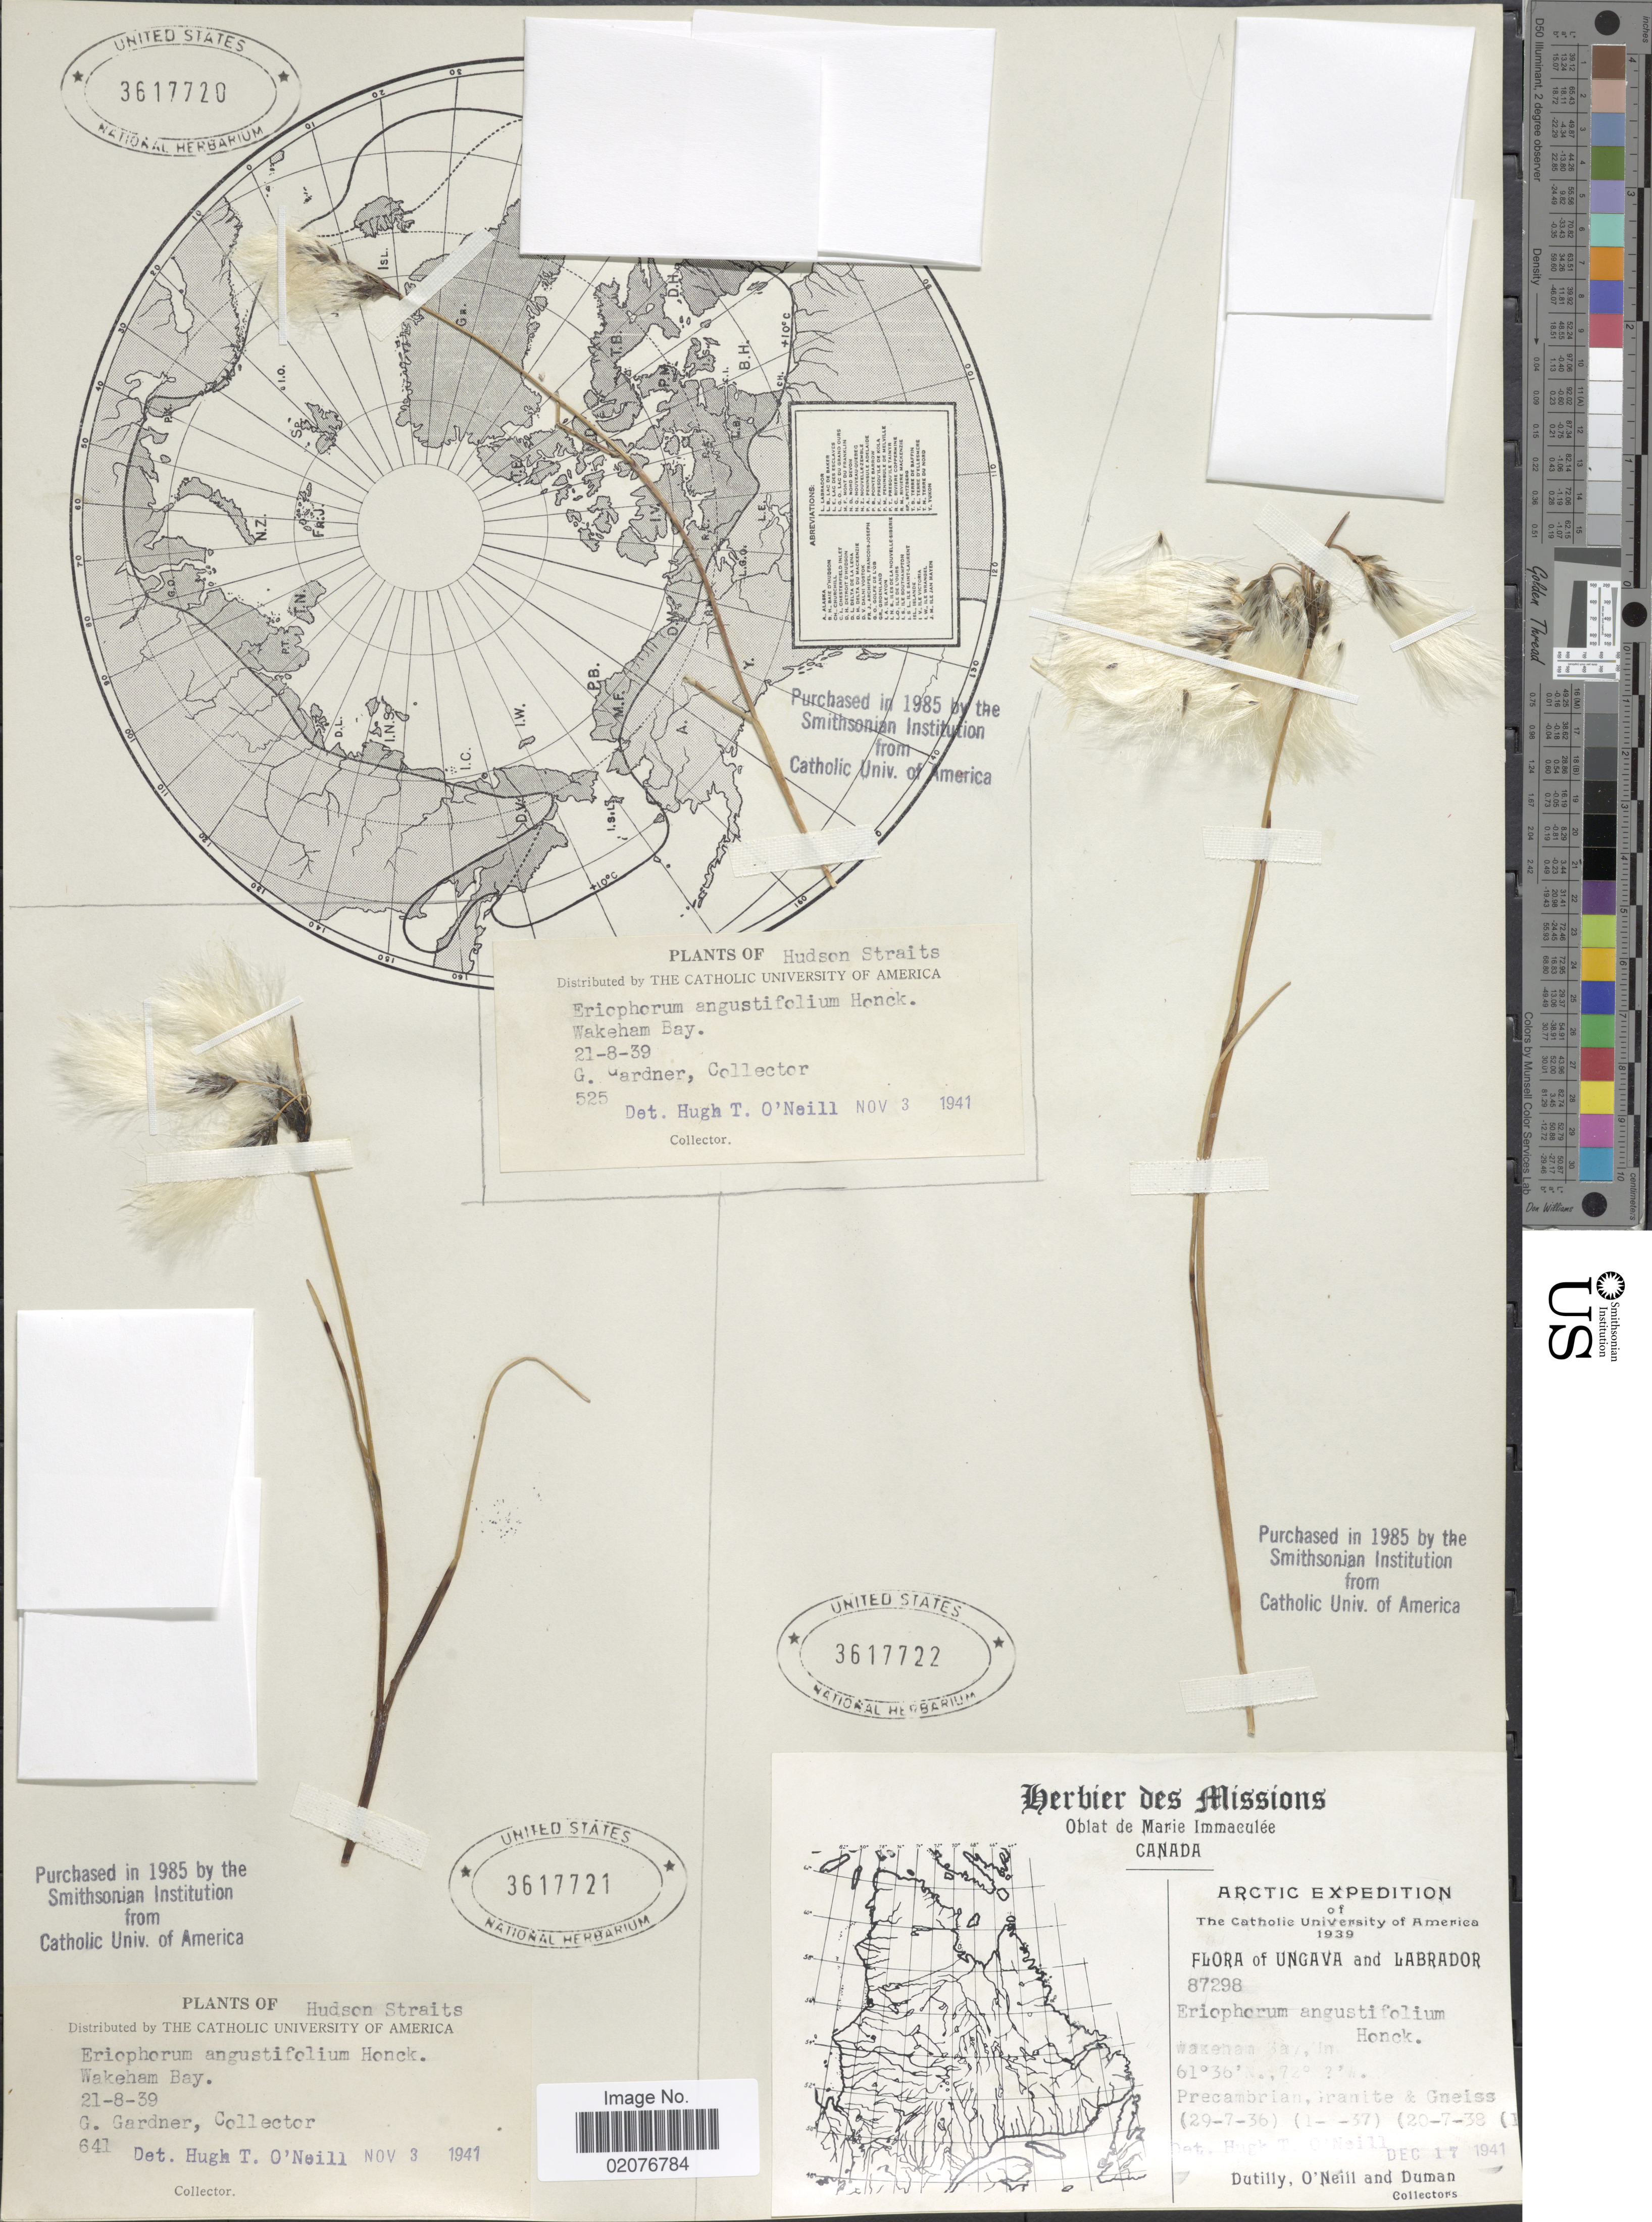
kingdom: Plantae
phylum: Tracheophyta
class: Liliopsida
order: Poales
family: Cyperaceae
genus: Eriophorum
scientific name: Eriophorum angustifolium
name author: Honck.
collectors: G. Gardner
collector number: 641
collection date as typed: Transcribed d/m/y: 21/8/39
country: Canada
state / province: Nunavut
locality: Hudson Straits, Wakeham Bay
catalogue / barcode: US 3617721-2